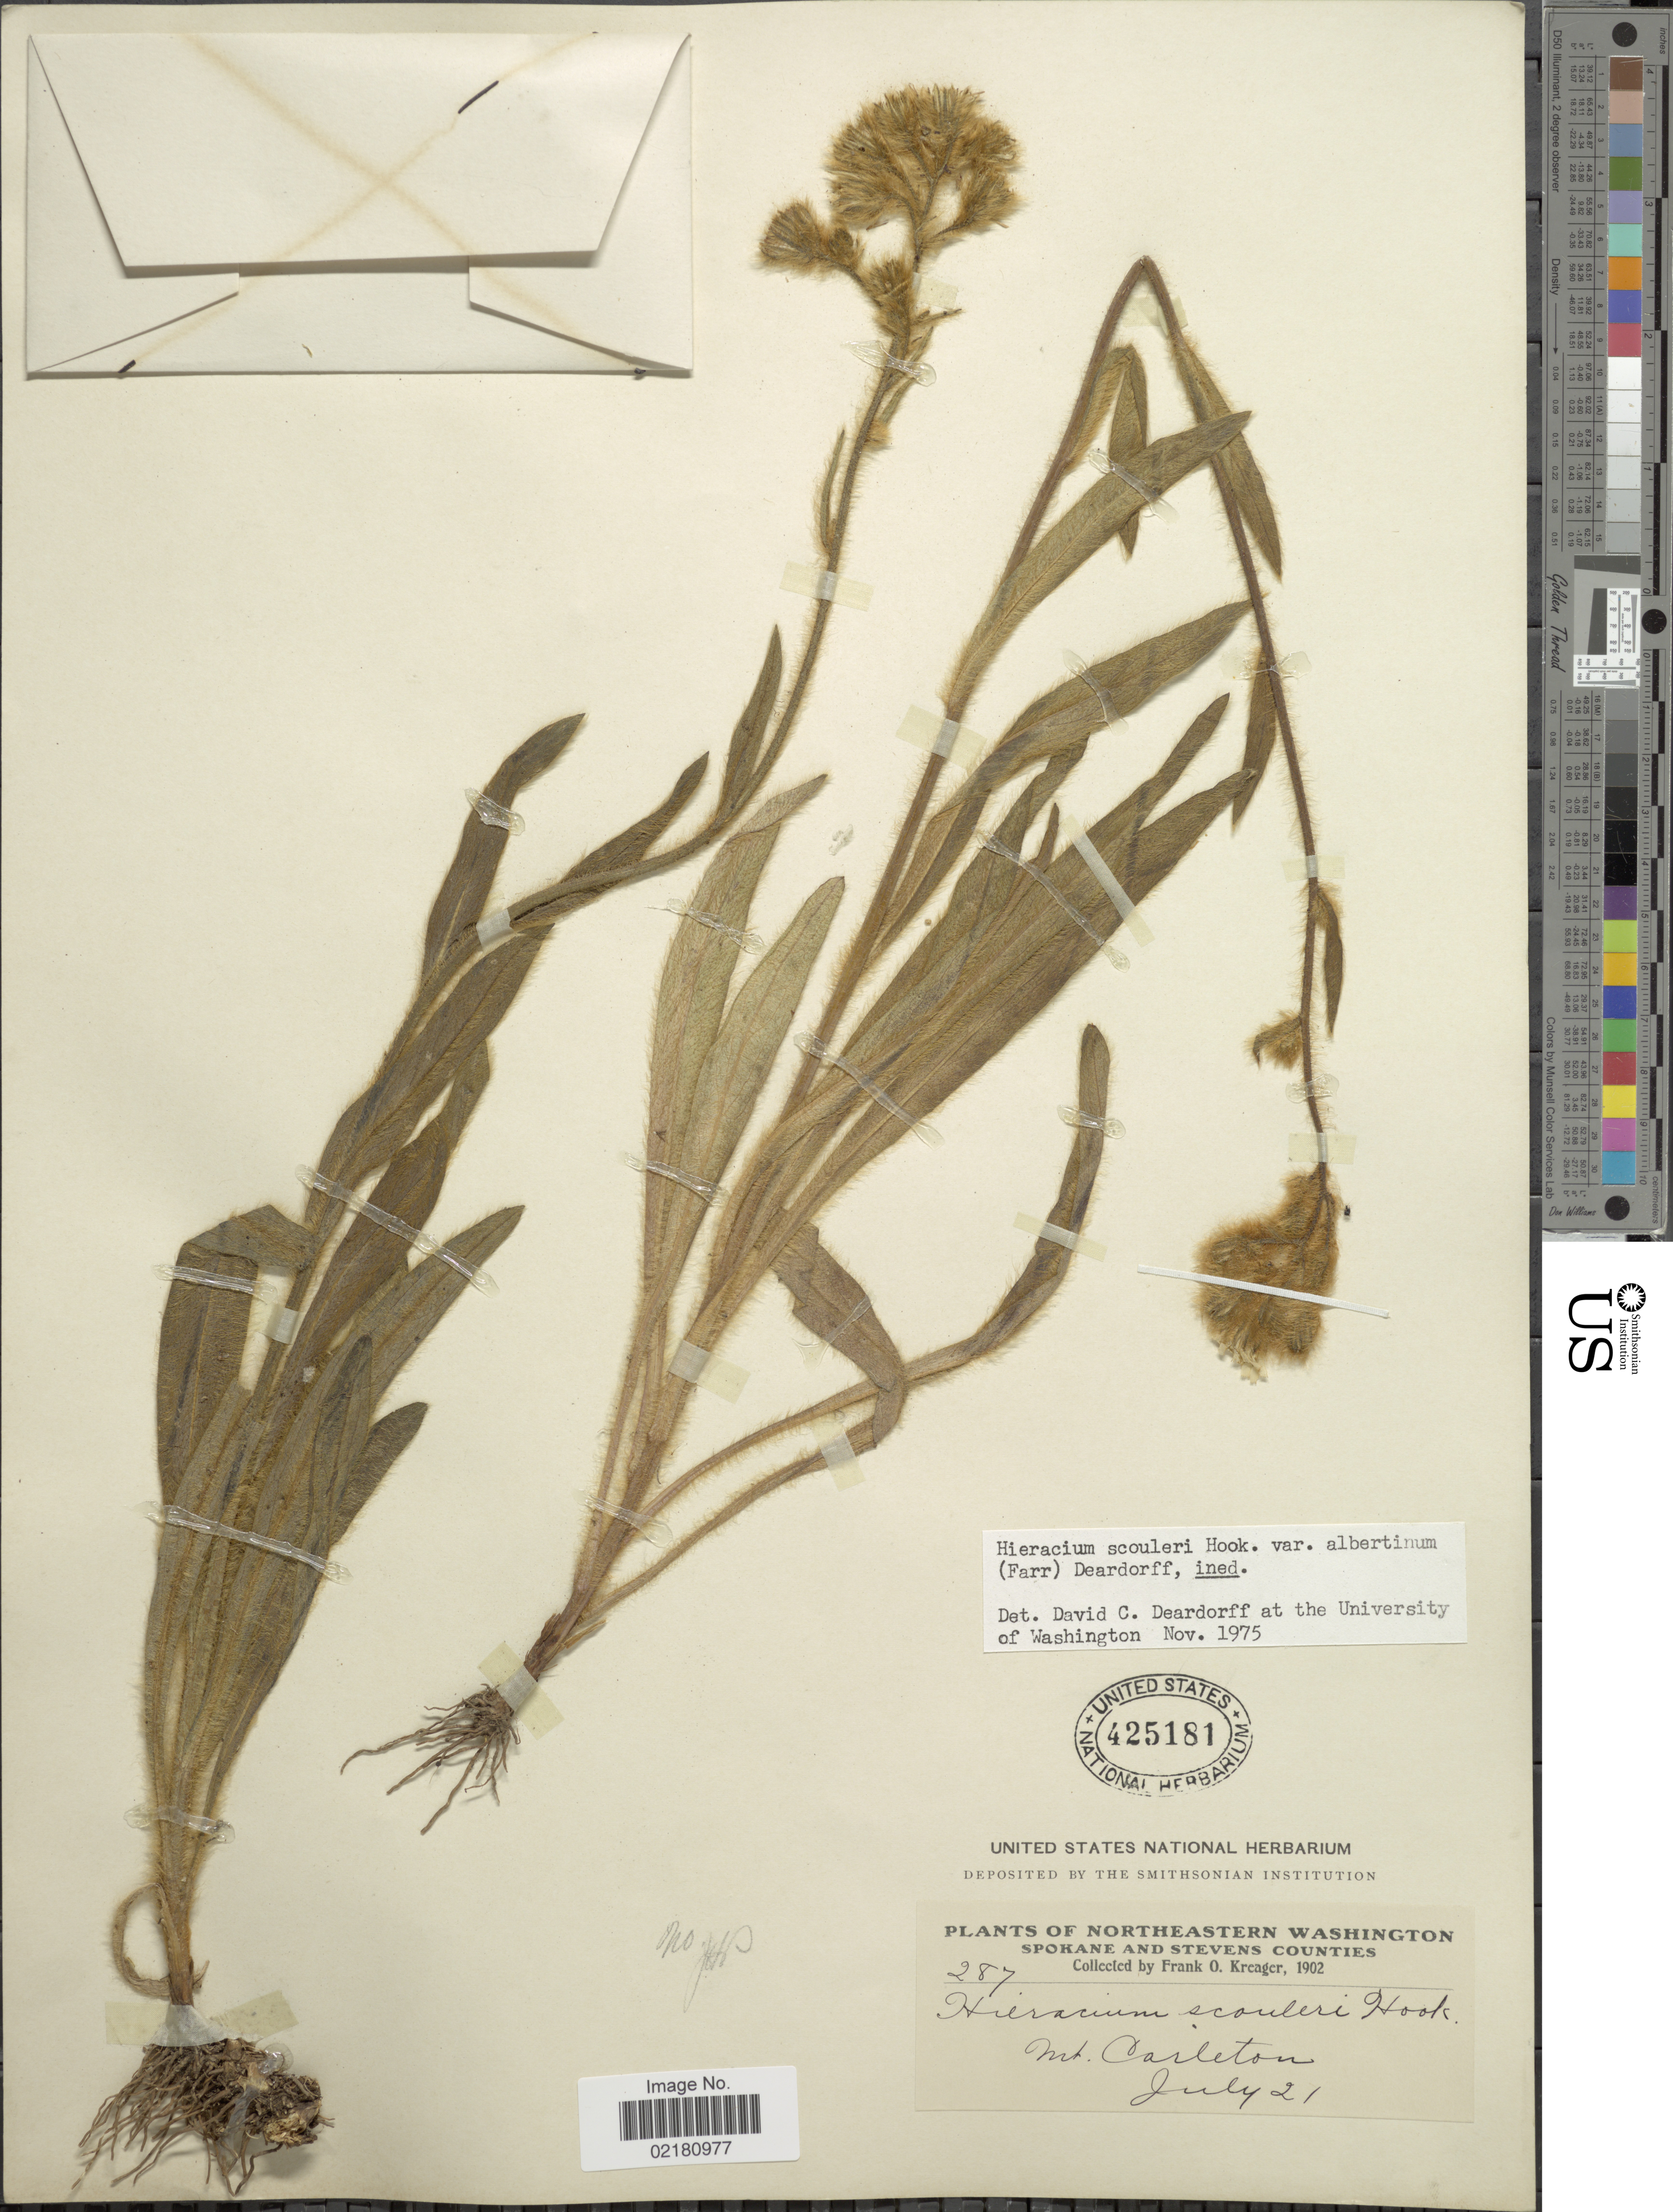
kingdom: Plantae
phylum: Tracheophyta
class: Magnoliopsida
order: Asterales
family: Asteraceae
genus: Hieracium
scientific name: Hieracium scouleri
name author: Hook.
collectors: F. Kreager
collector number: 287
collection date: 1902-07-21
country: United States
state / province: Washington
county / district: Spokane / Stevens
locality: Northeastern Washington, Spokane and Stevens Counties. mt. Carlton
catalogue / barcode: US 425181